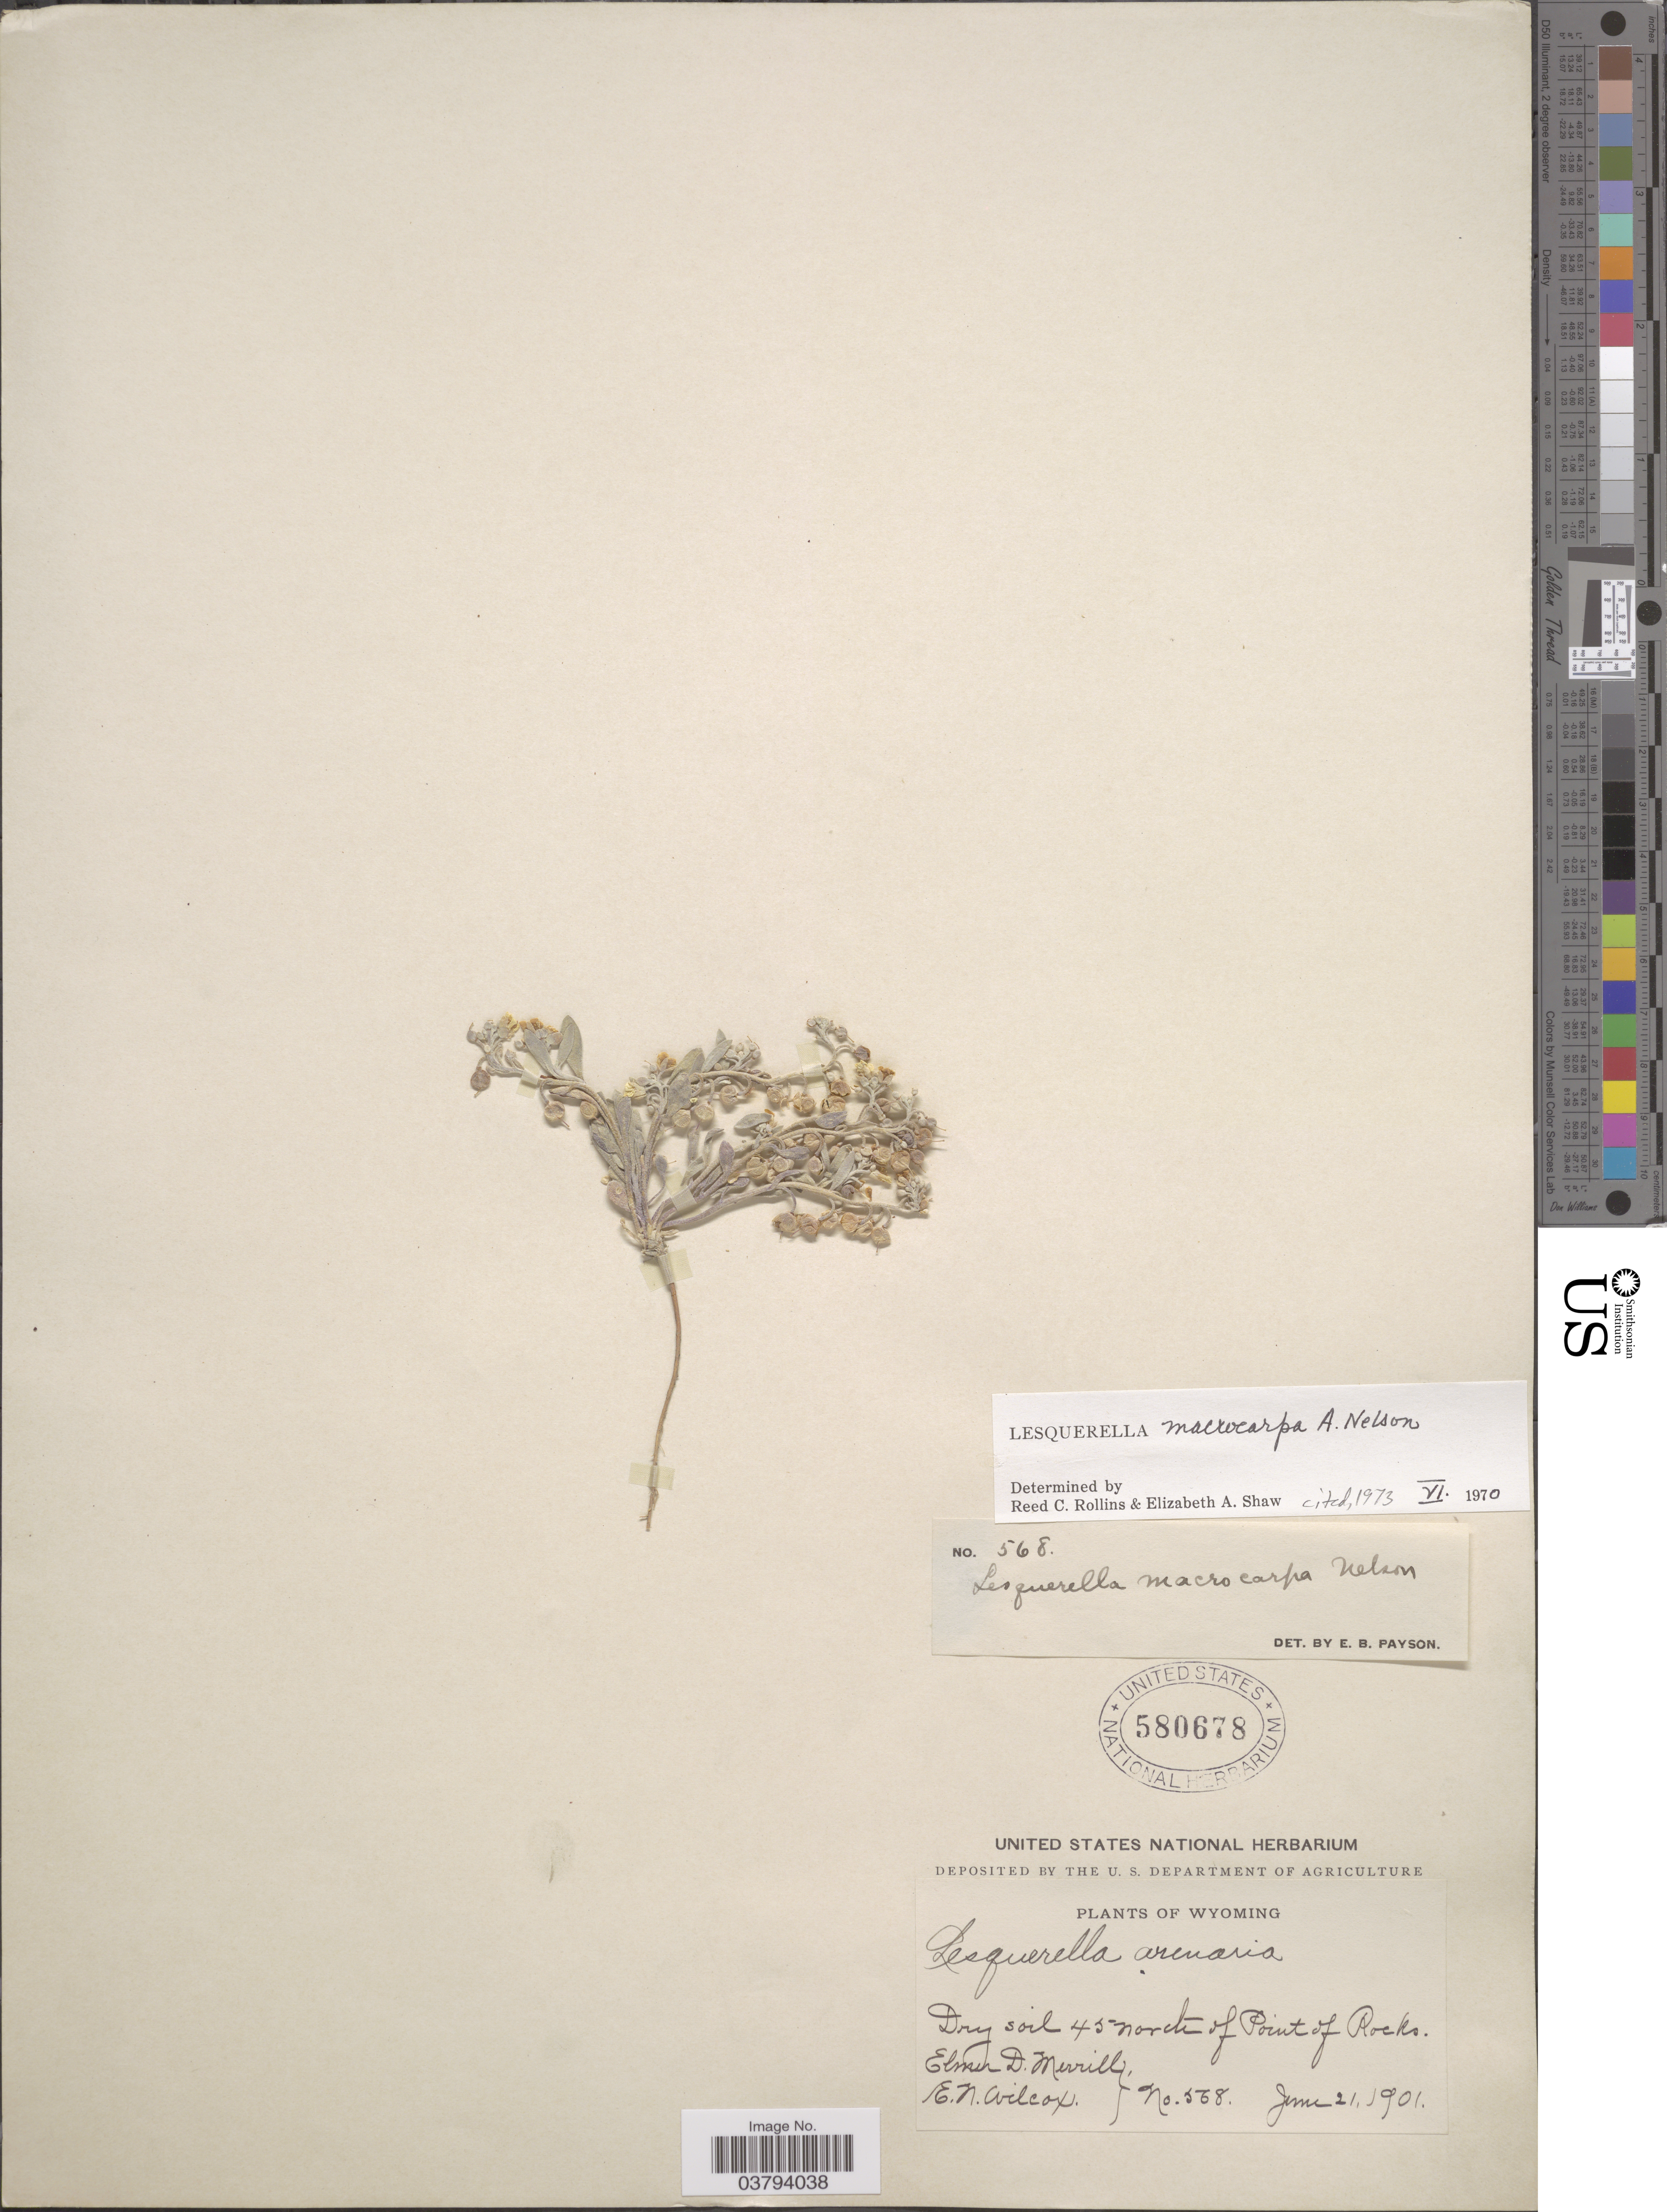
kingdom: Plantae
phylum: Tracheophyta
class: Magnoliopsida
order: Brassicales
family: Brassicaceae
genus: Lesquerella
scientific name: Lesquerella macrocarpa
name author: A. Nelson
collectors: E. D. Merrill & E. Wilcox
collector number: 568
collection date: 1901-06-21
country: United States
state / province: Wyoming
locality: Dry soil 45 north of Point of Rocks.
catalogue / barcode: US 580678